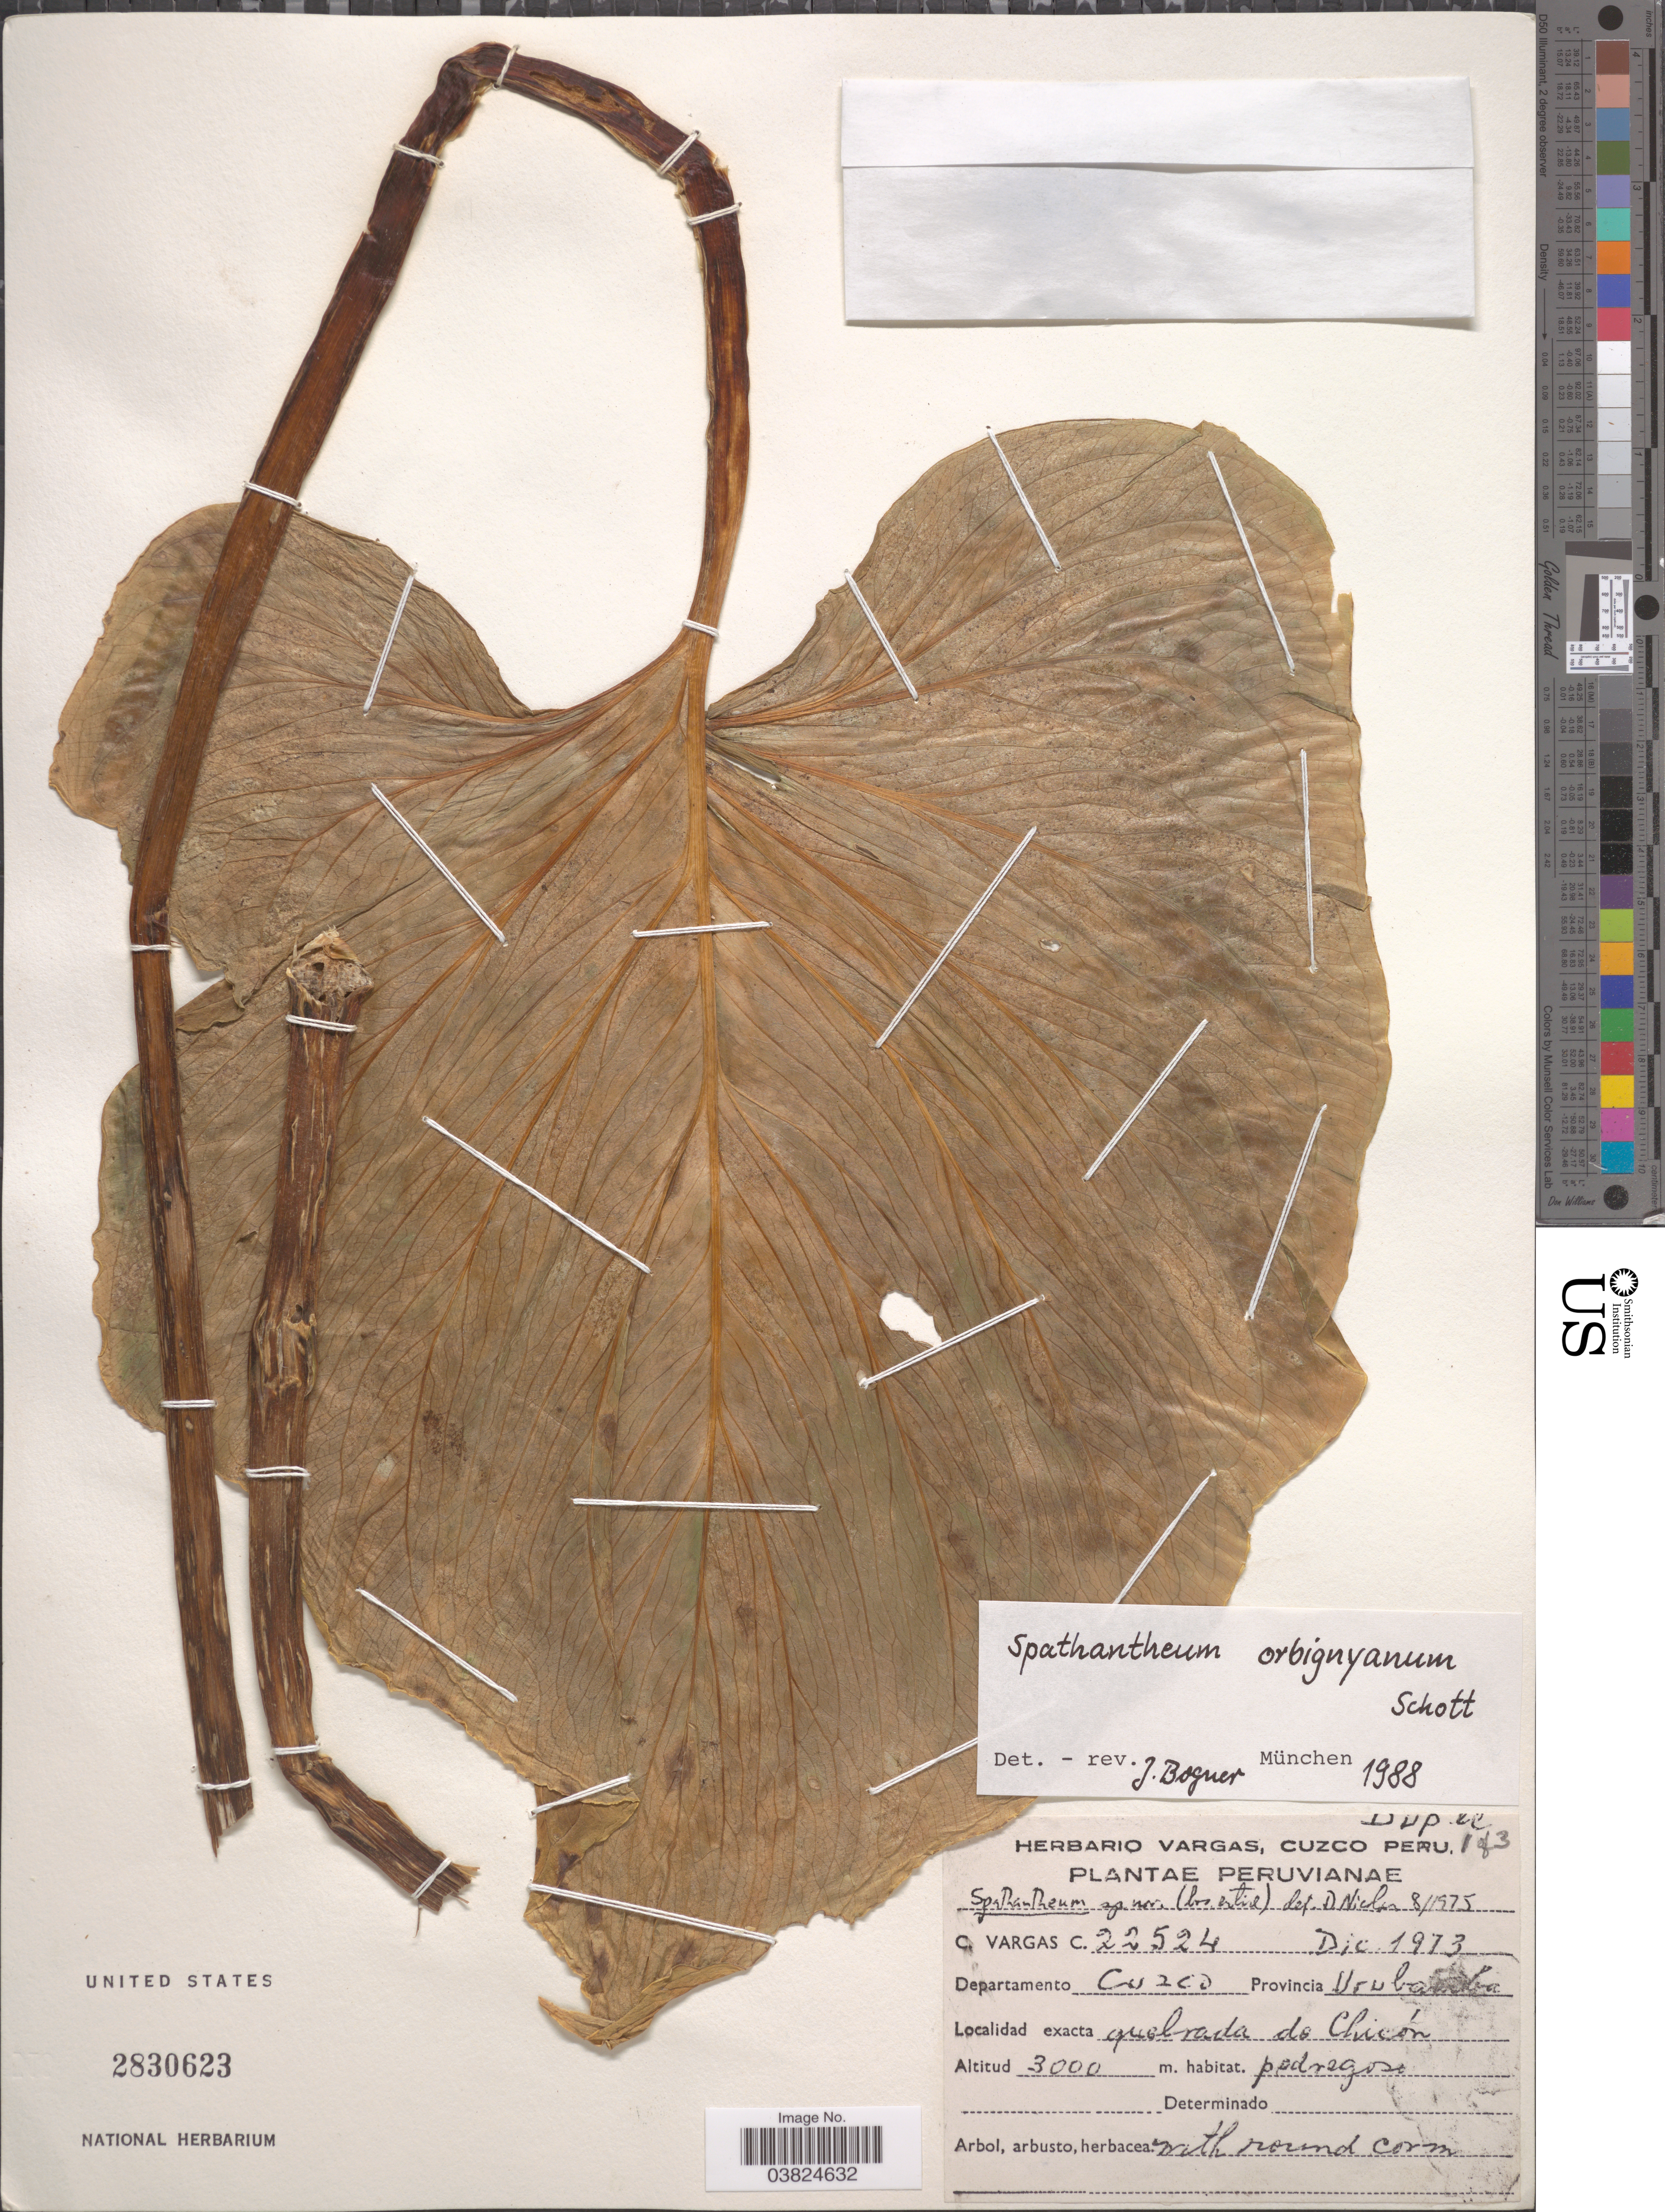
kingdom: Plantae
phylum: Tracheophyta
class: Liliopsida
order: Alismatales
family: Araceae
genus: Spathantheum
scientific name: Spathantheum orbignyanum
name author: Schott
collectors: C. Vargas Calderón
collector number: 22524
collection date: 1973-12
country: Peru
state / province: Cusco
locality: Departamento Cuzco. Provincia Urubamba. Quebrada de Chicón.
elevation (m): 3000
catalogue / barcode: US 2830623